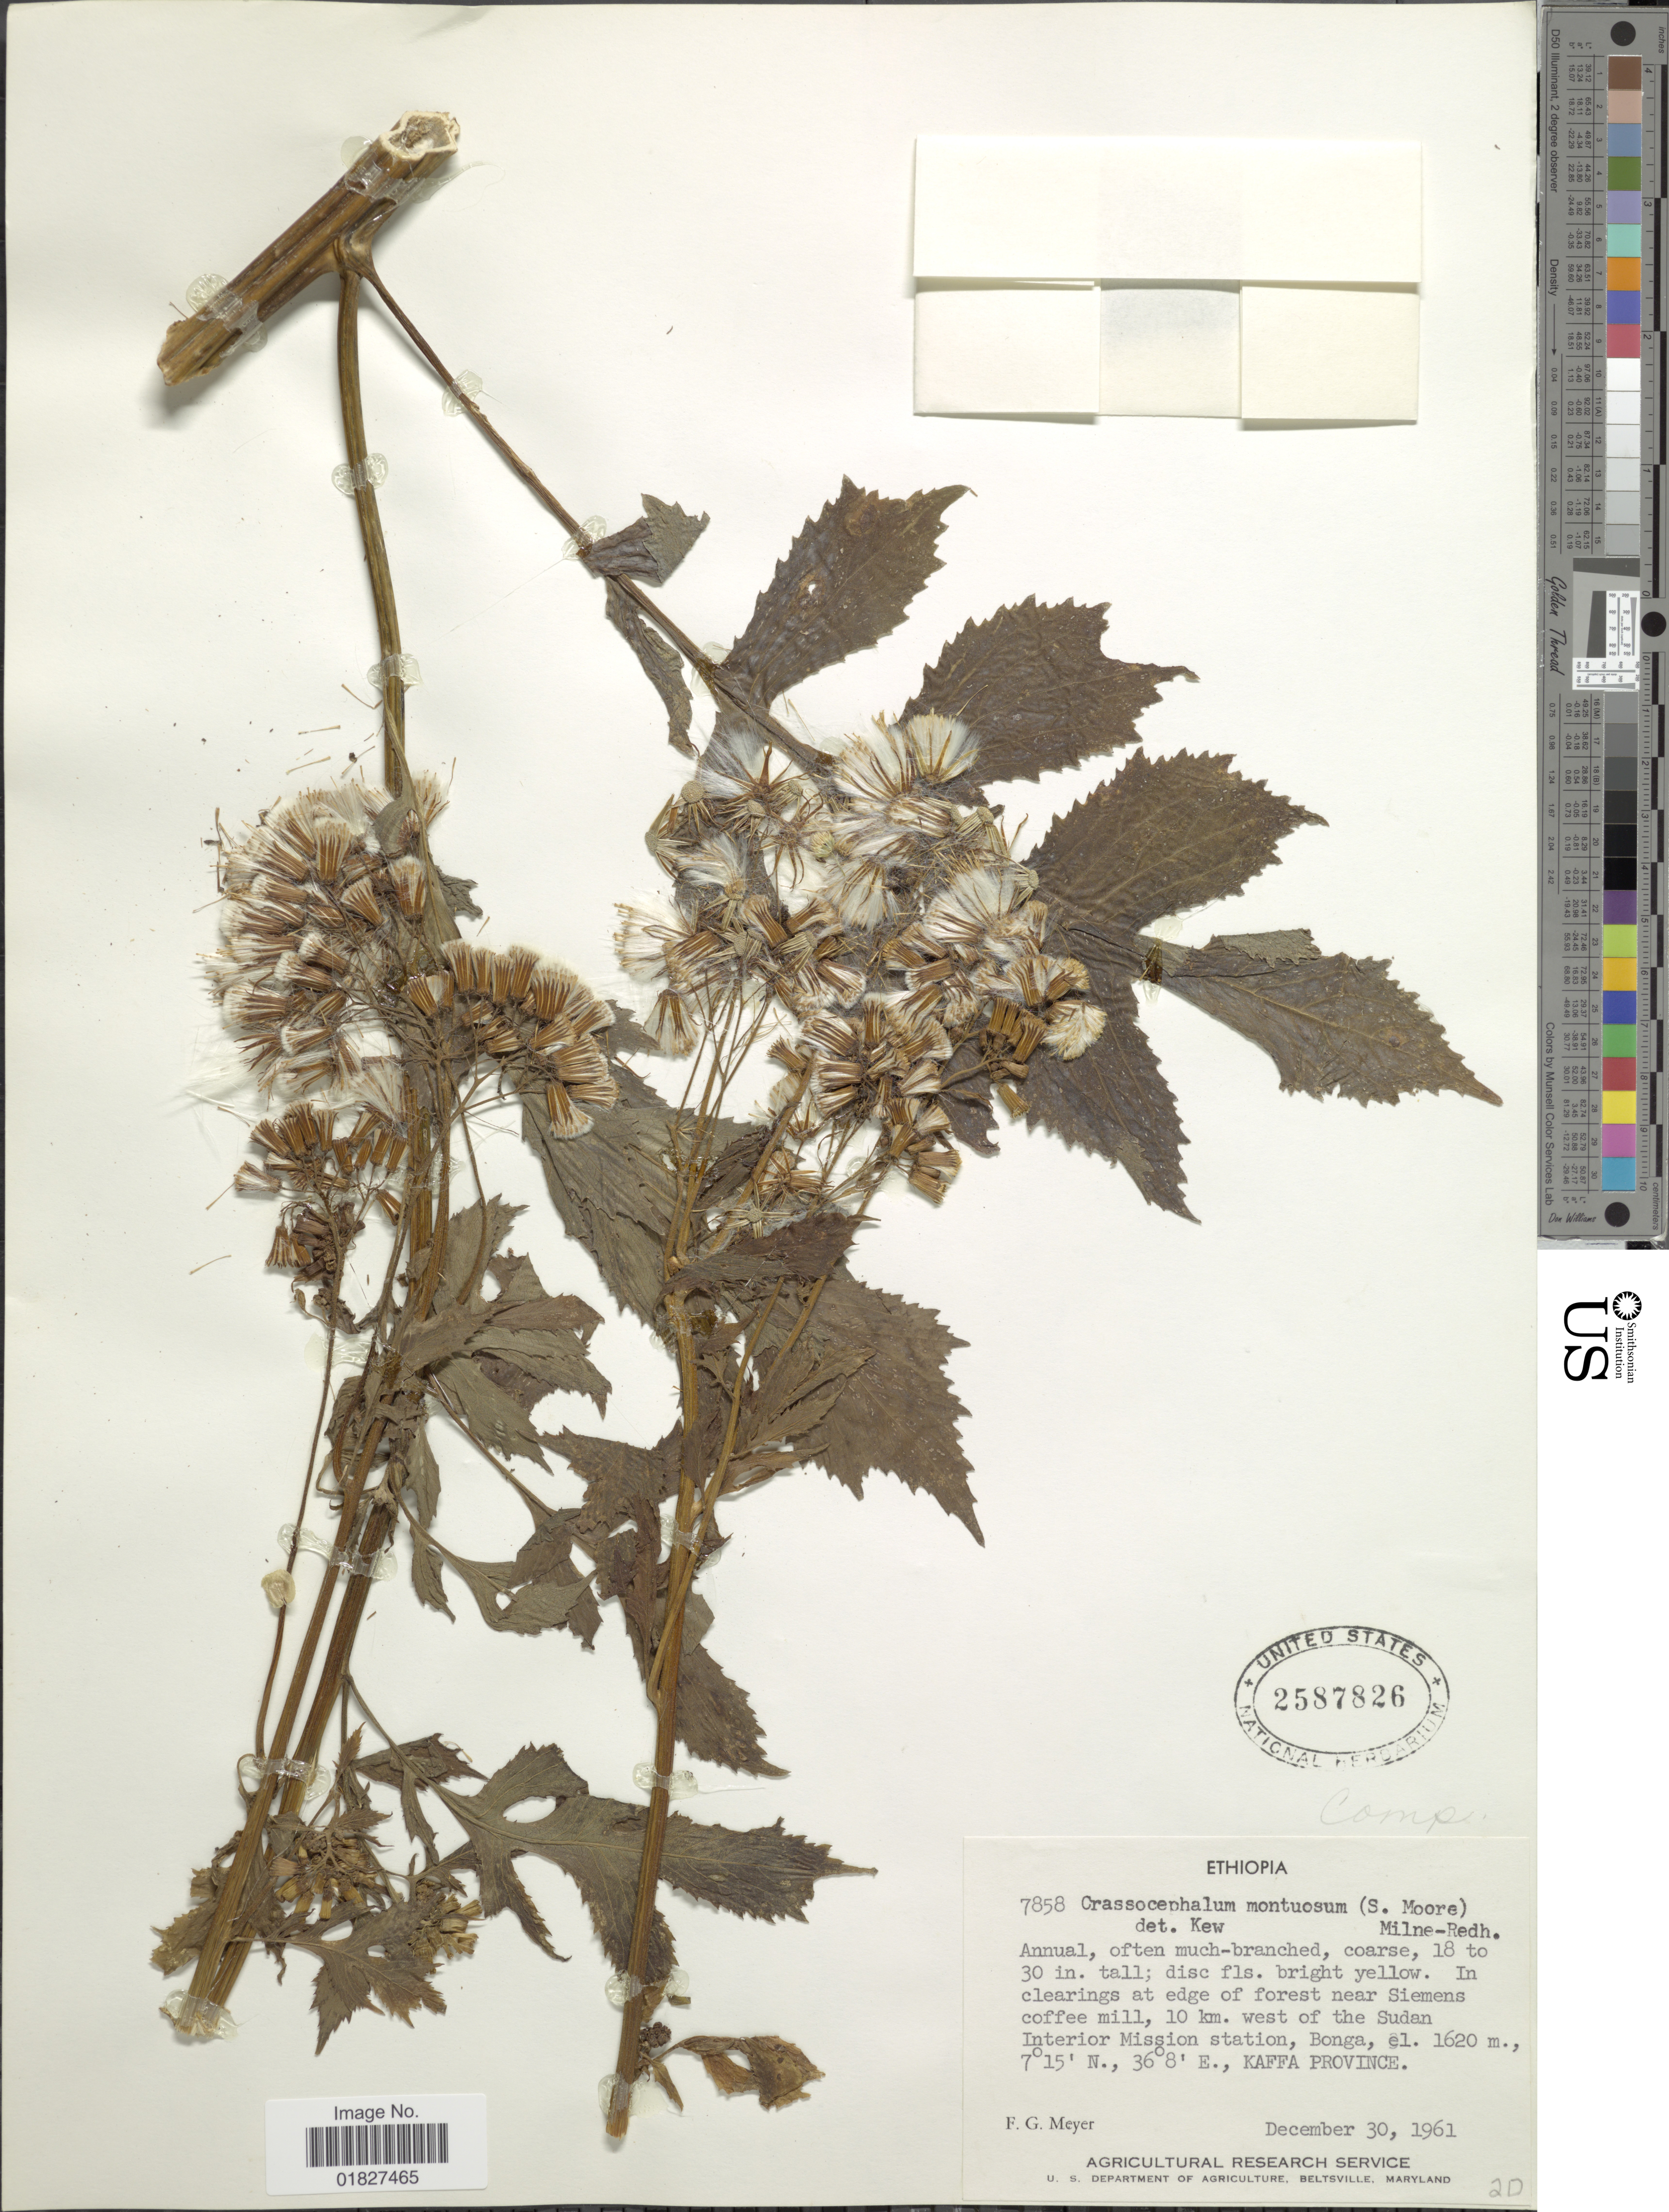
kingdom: Plantae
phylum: Tracheophyta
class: Magnoliopsida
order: Asterales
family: Asteraceae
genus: Crassocephalum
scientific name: Crassocephalum montuosum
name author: (S. Moore) Milne-Redh.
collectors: F. G. Meyer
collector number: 7858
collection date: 1961-12-30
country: Ethiopia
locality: Near Siemens coffee mill, 10 km west of the Sudan Interior Mission station, Bonga, Kaffa Province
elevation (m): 1620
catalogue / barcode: US 2587826